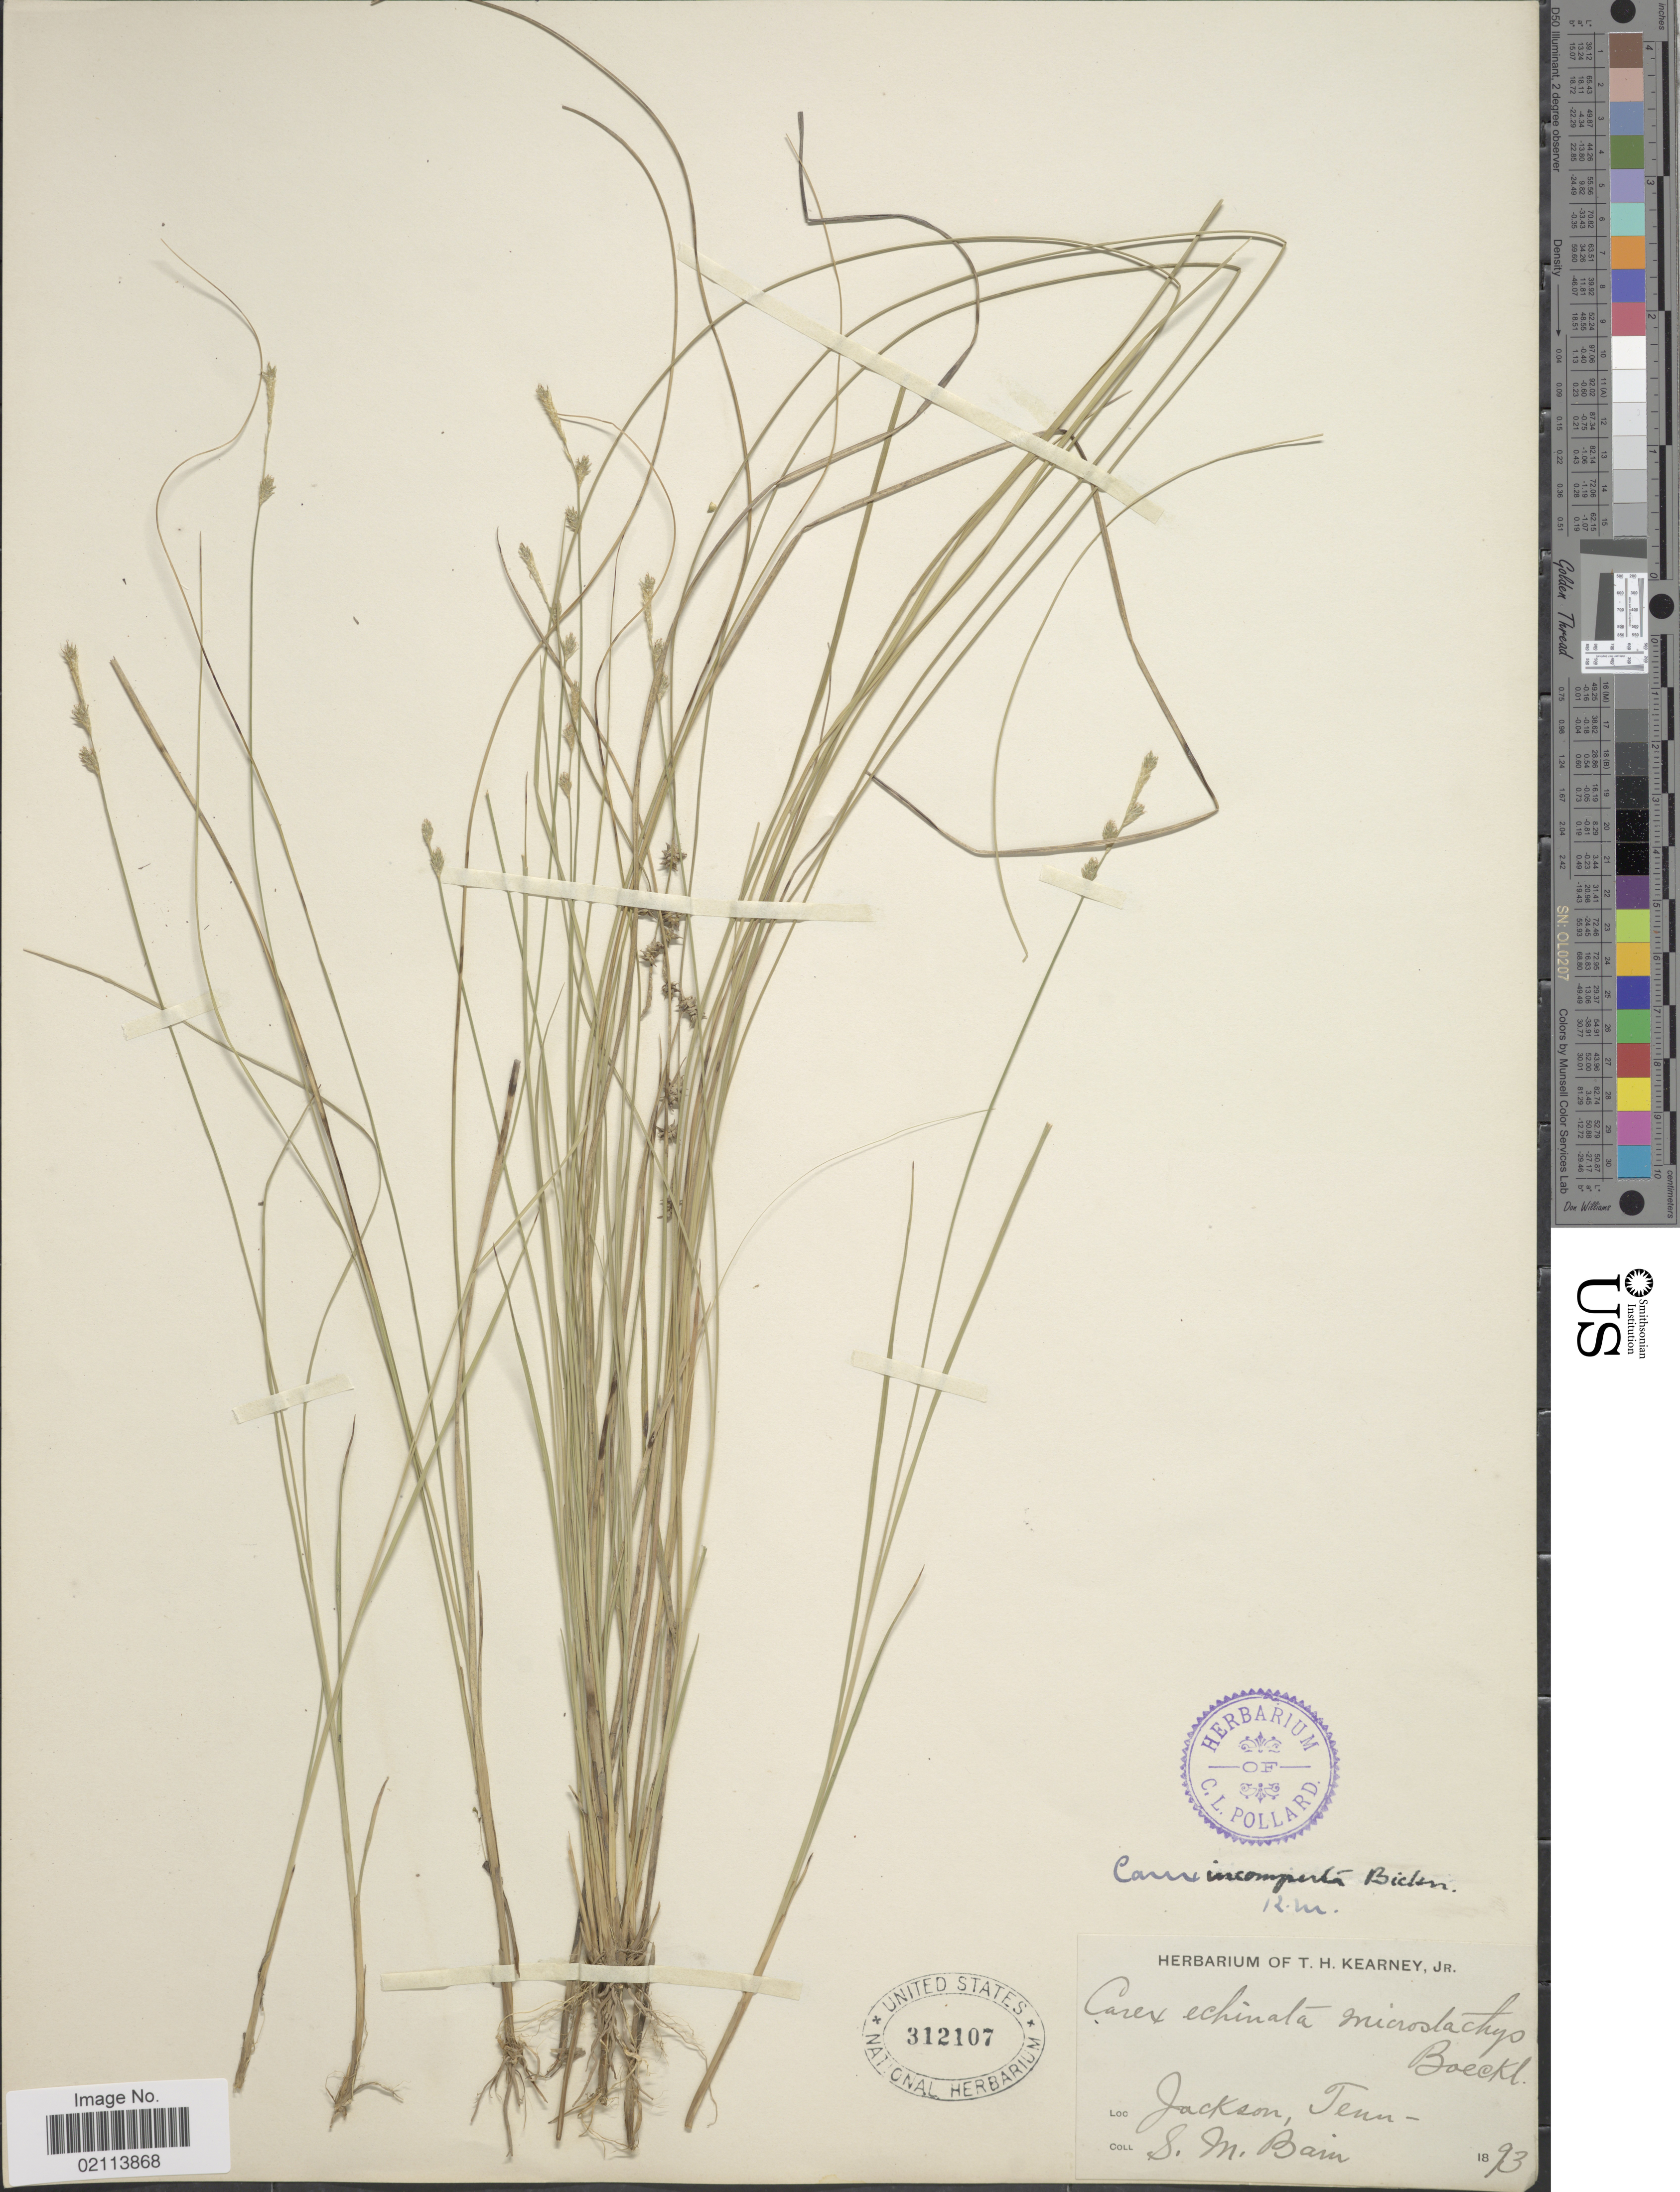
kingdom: Plantae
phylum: Tracheophyta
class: Liliopsida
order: Poales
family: Cyperaceae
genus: Carex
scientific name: Carex atlantica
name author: L.H. Bailey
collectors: S. M. Bain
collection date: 1893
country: United States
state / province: Tennessee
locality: Jackson, Tenn.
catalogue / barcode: US 312107